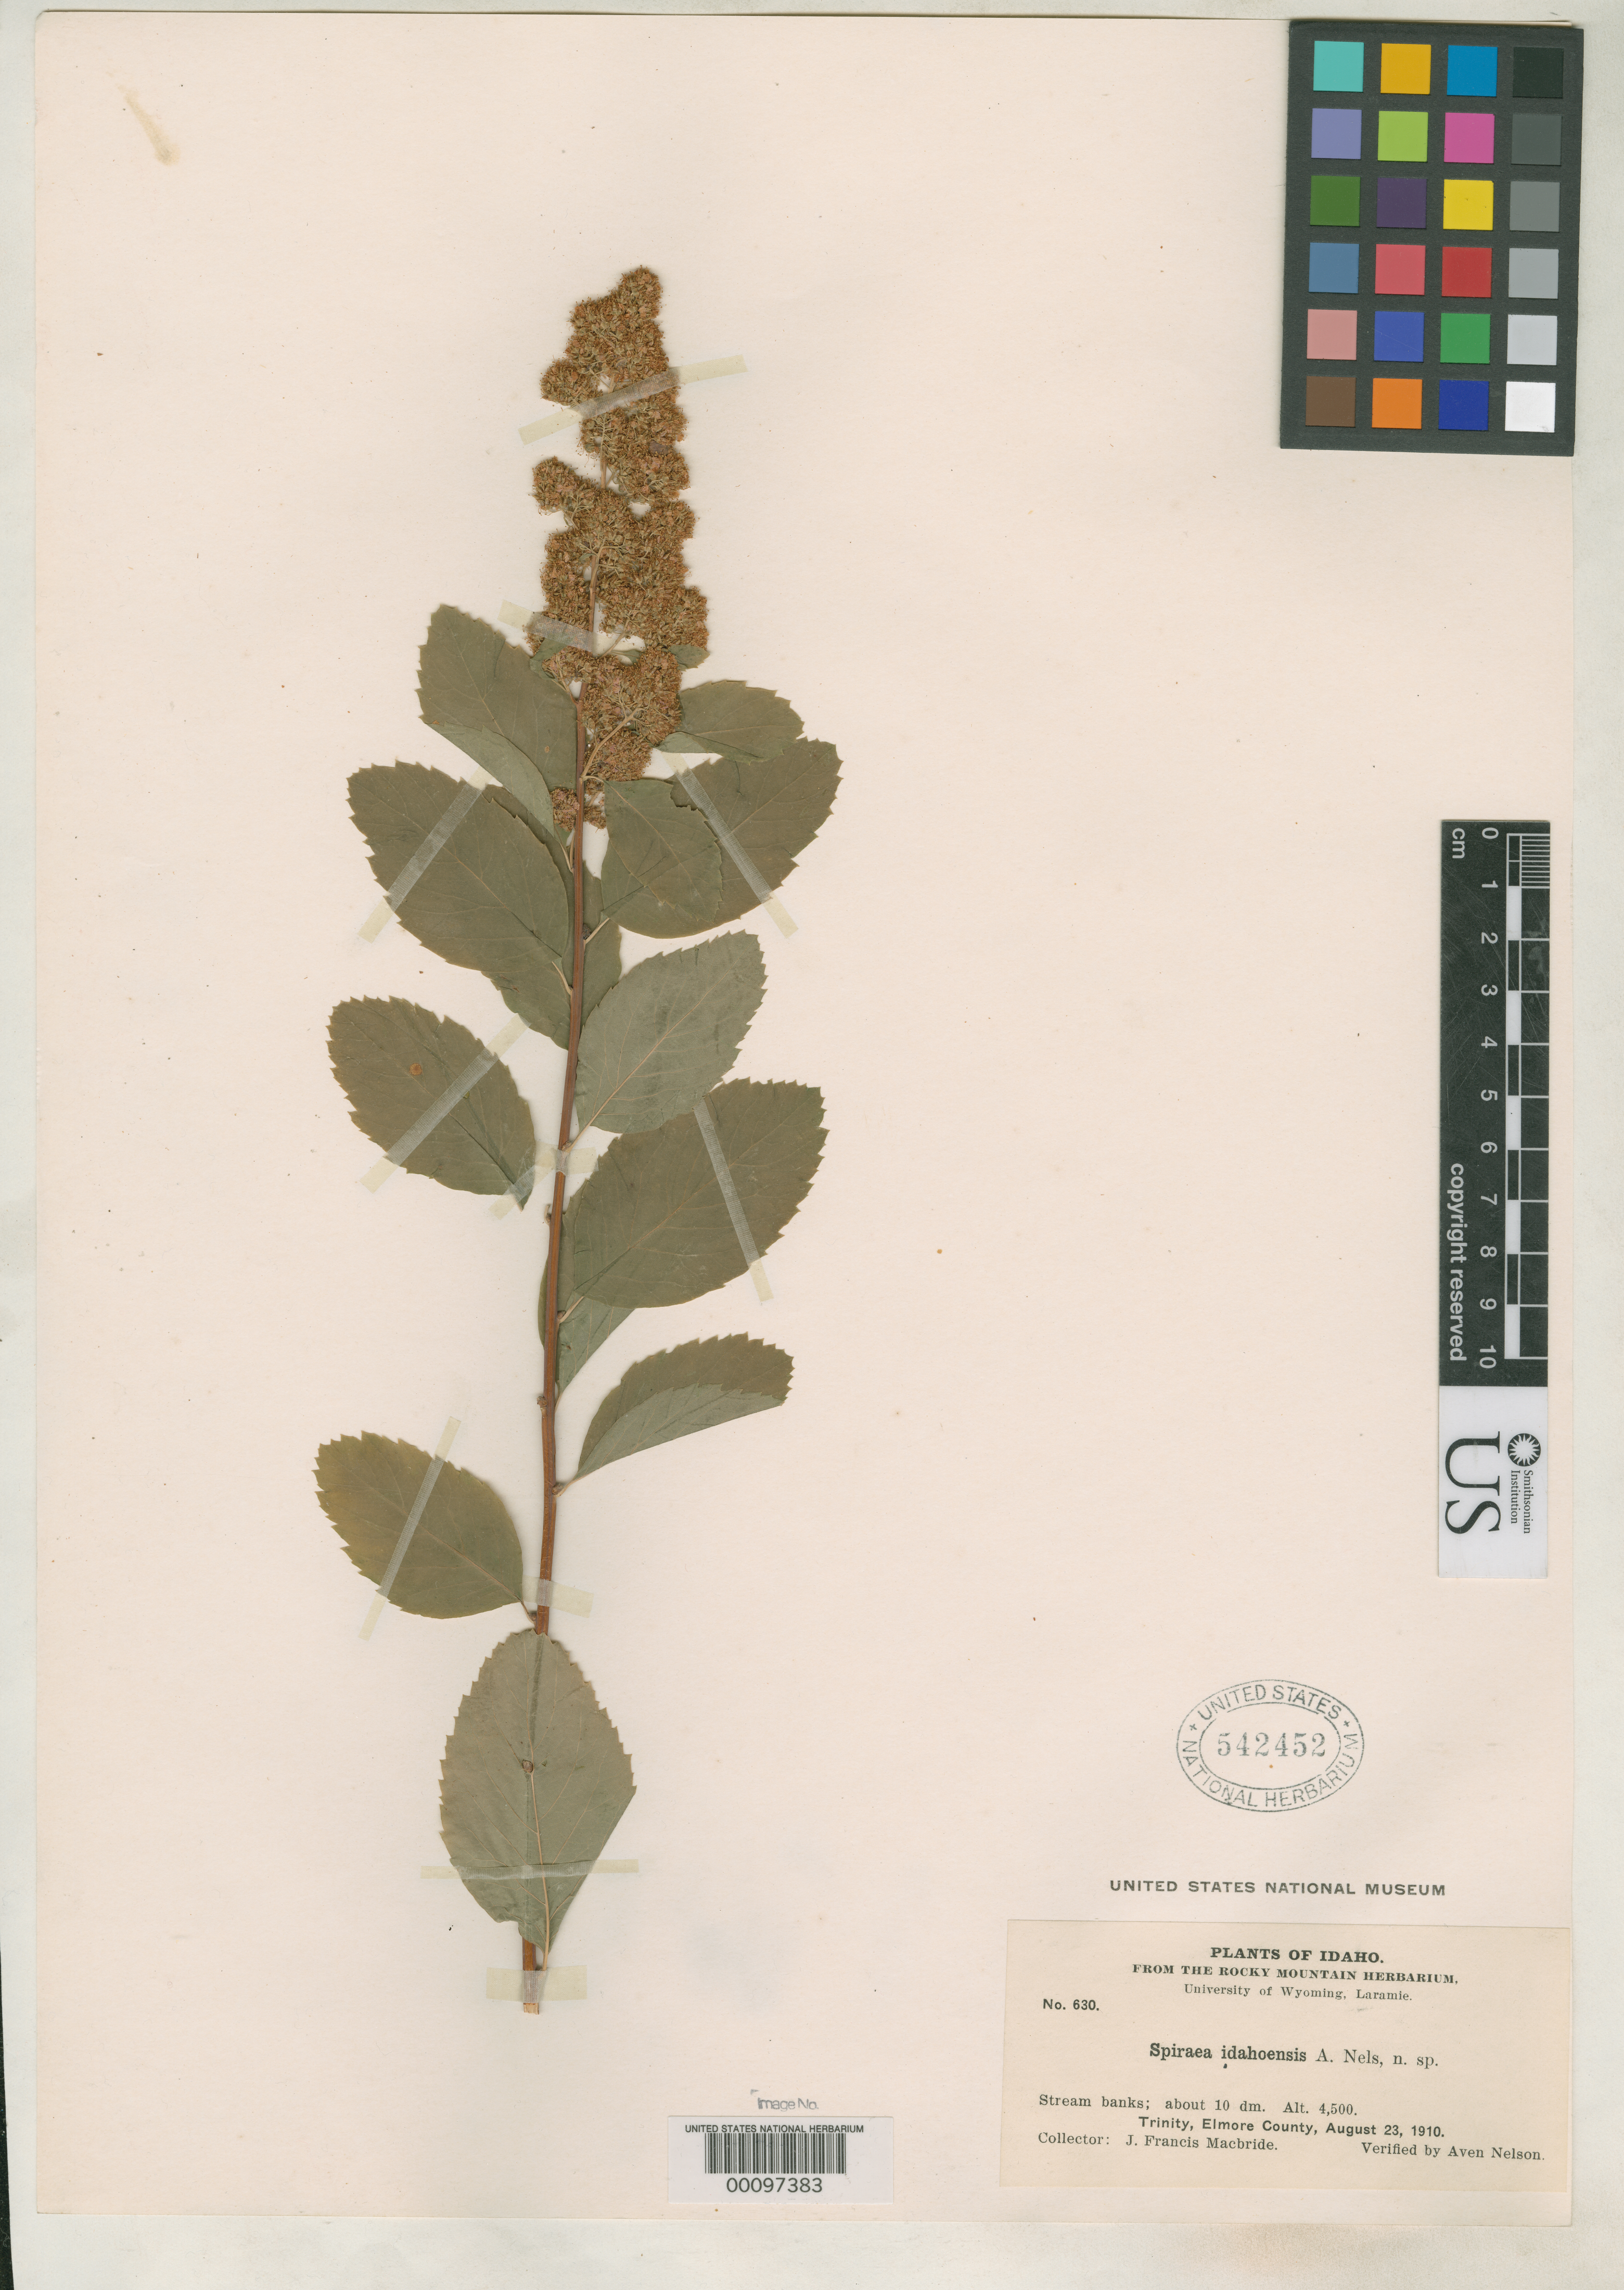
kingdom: Plantae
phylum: Tracheophyta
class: Magnoliopsida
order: Rosales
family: Rosaceae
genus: Spiraea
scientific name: Spiraea idahoensis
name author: A. Nelson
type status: Isotype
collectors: J. F. Macbride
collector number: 630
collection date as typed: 23 Aug 1910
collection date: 1910-08-23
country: United States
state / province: Idaho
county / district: Elmore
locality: Trinity.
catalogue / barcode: US 542452